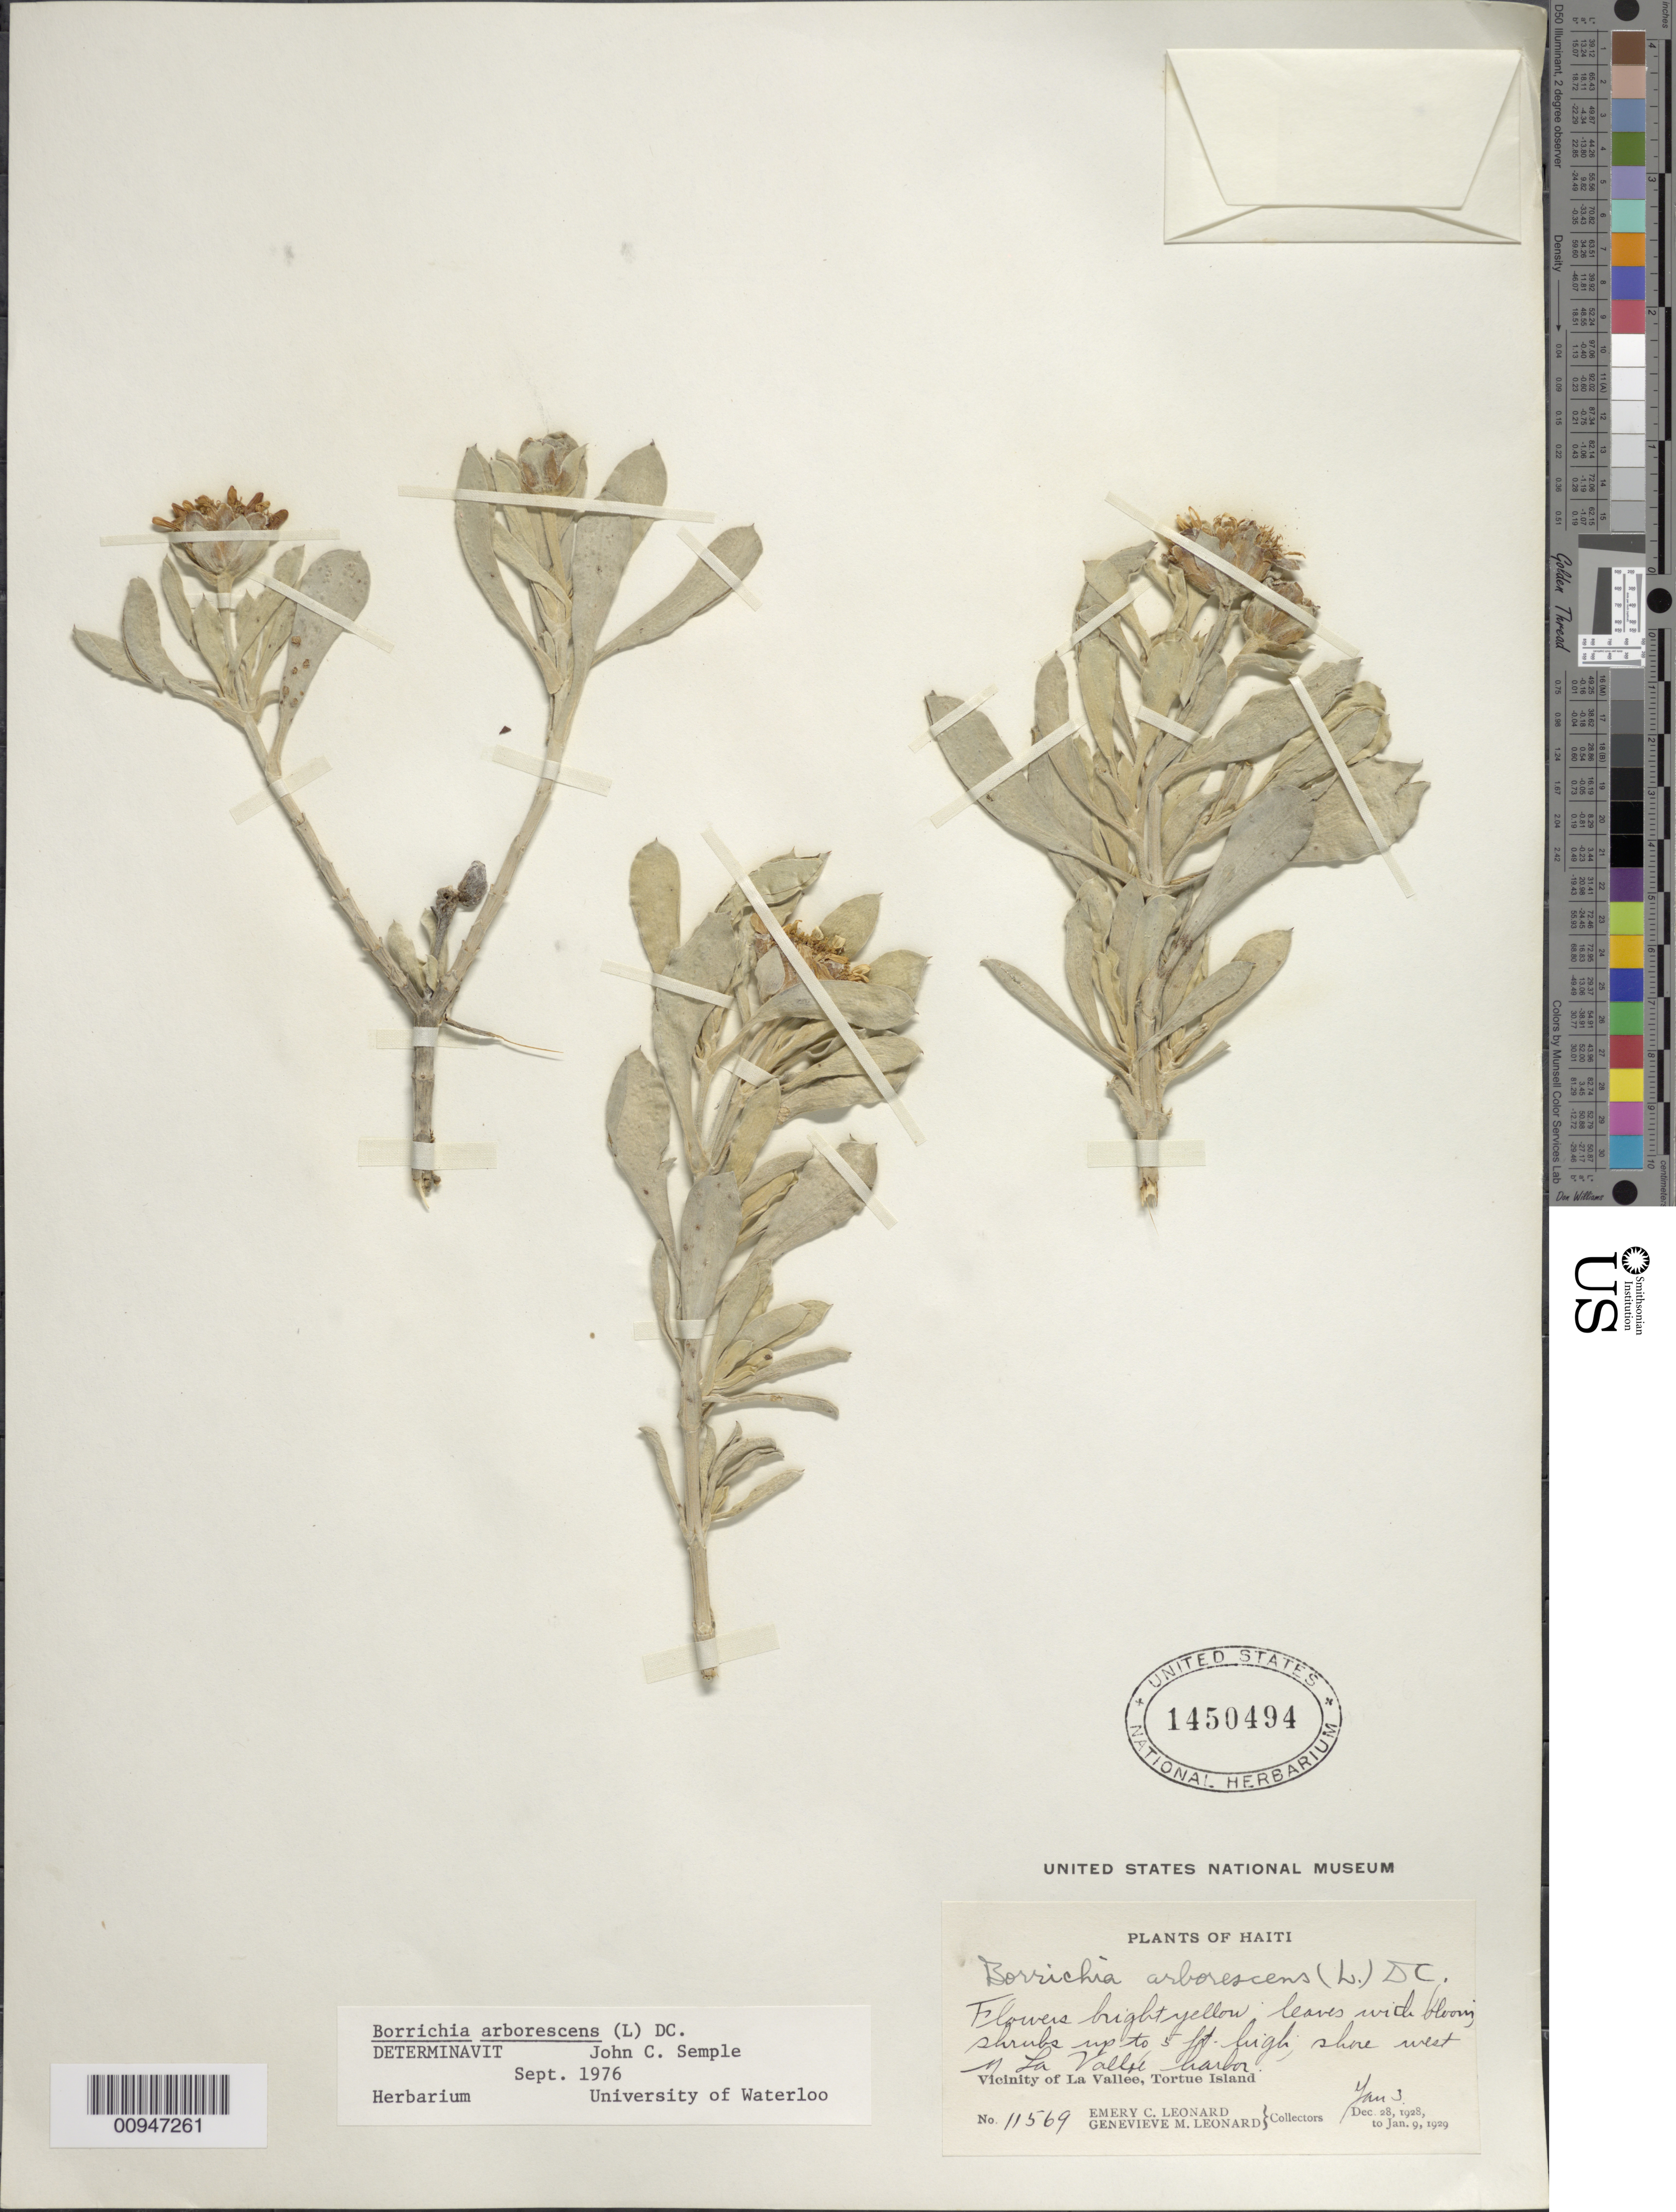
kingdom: Plantae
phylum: Tracheophyta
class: Magnoliopsida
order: Asterales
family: Asteraceae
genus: Borrichia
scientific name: Borrichia arborescens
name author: (L.) DC.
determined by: Semple, J. C.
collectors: E. C. Leonard & G. M. Leonard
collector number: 11569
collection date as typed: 03 Jan 1929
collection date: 1929-01-03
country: Haiti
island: Tortue Island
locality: Vicinity of La Vallée, west of La Vallée harbor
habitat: Shore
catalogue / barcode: US 1450494